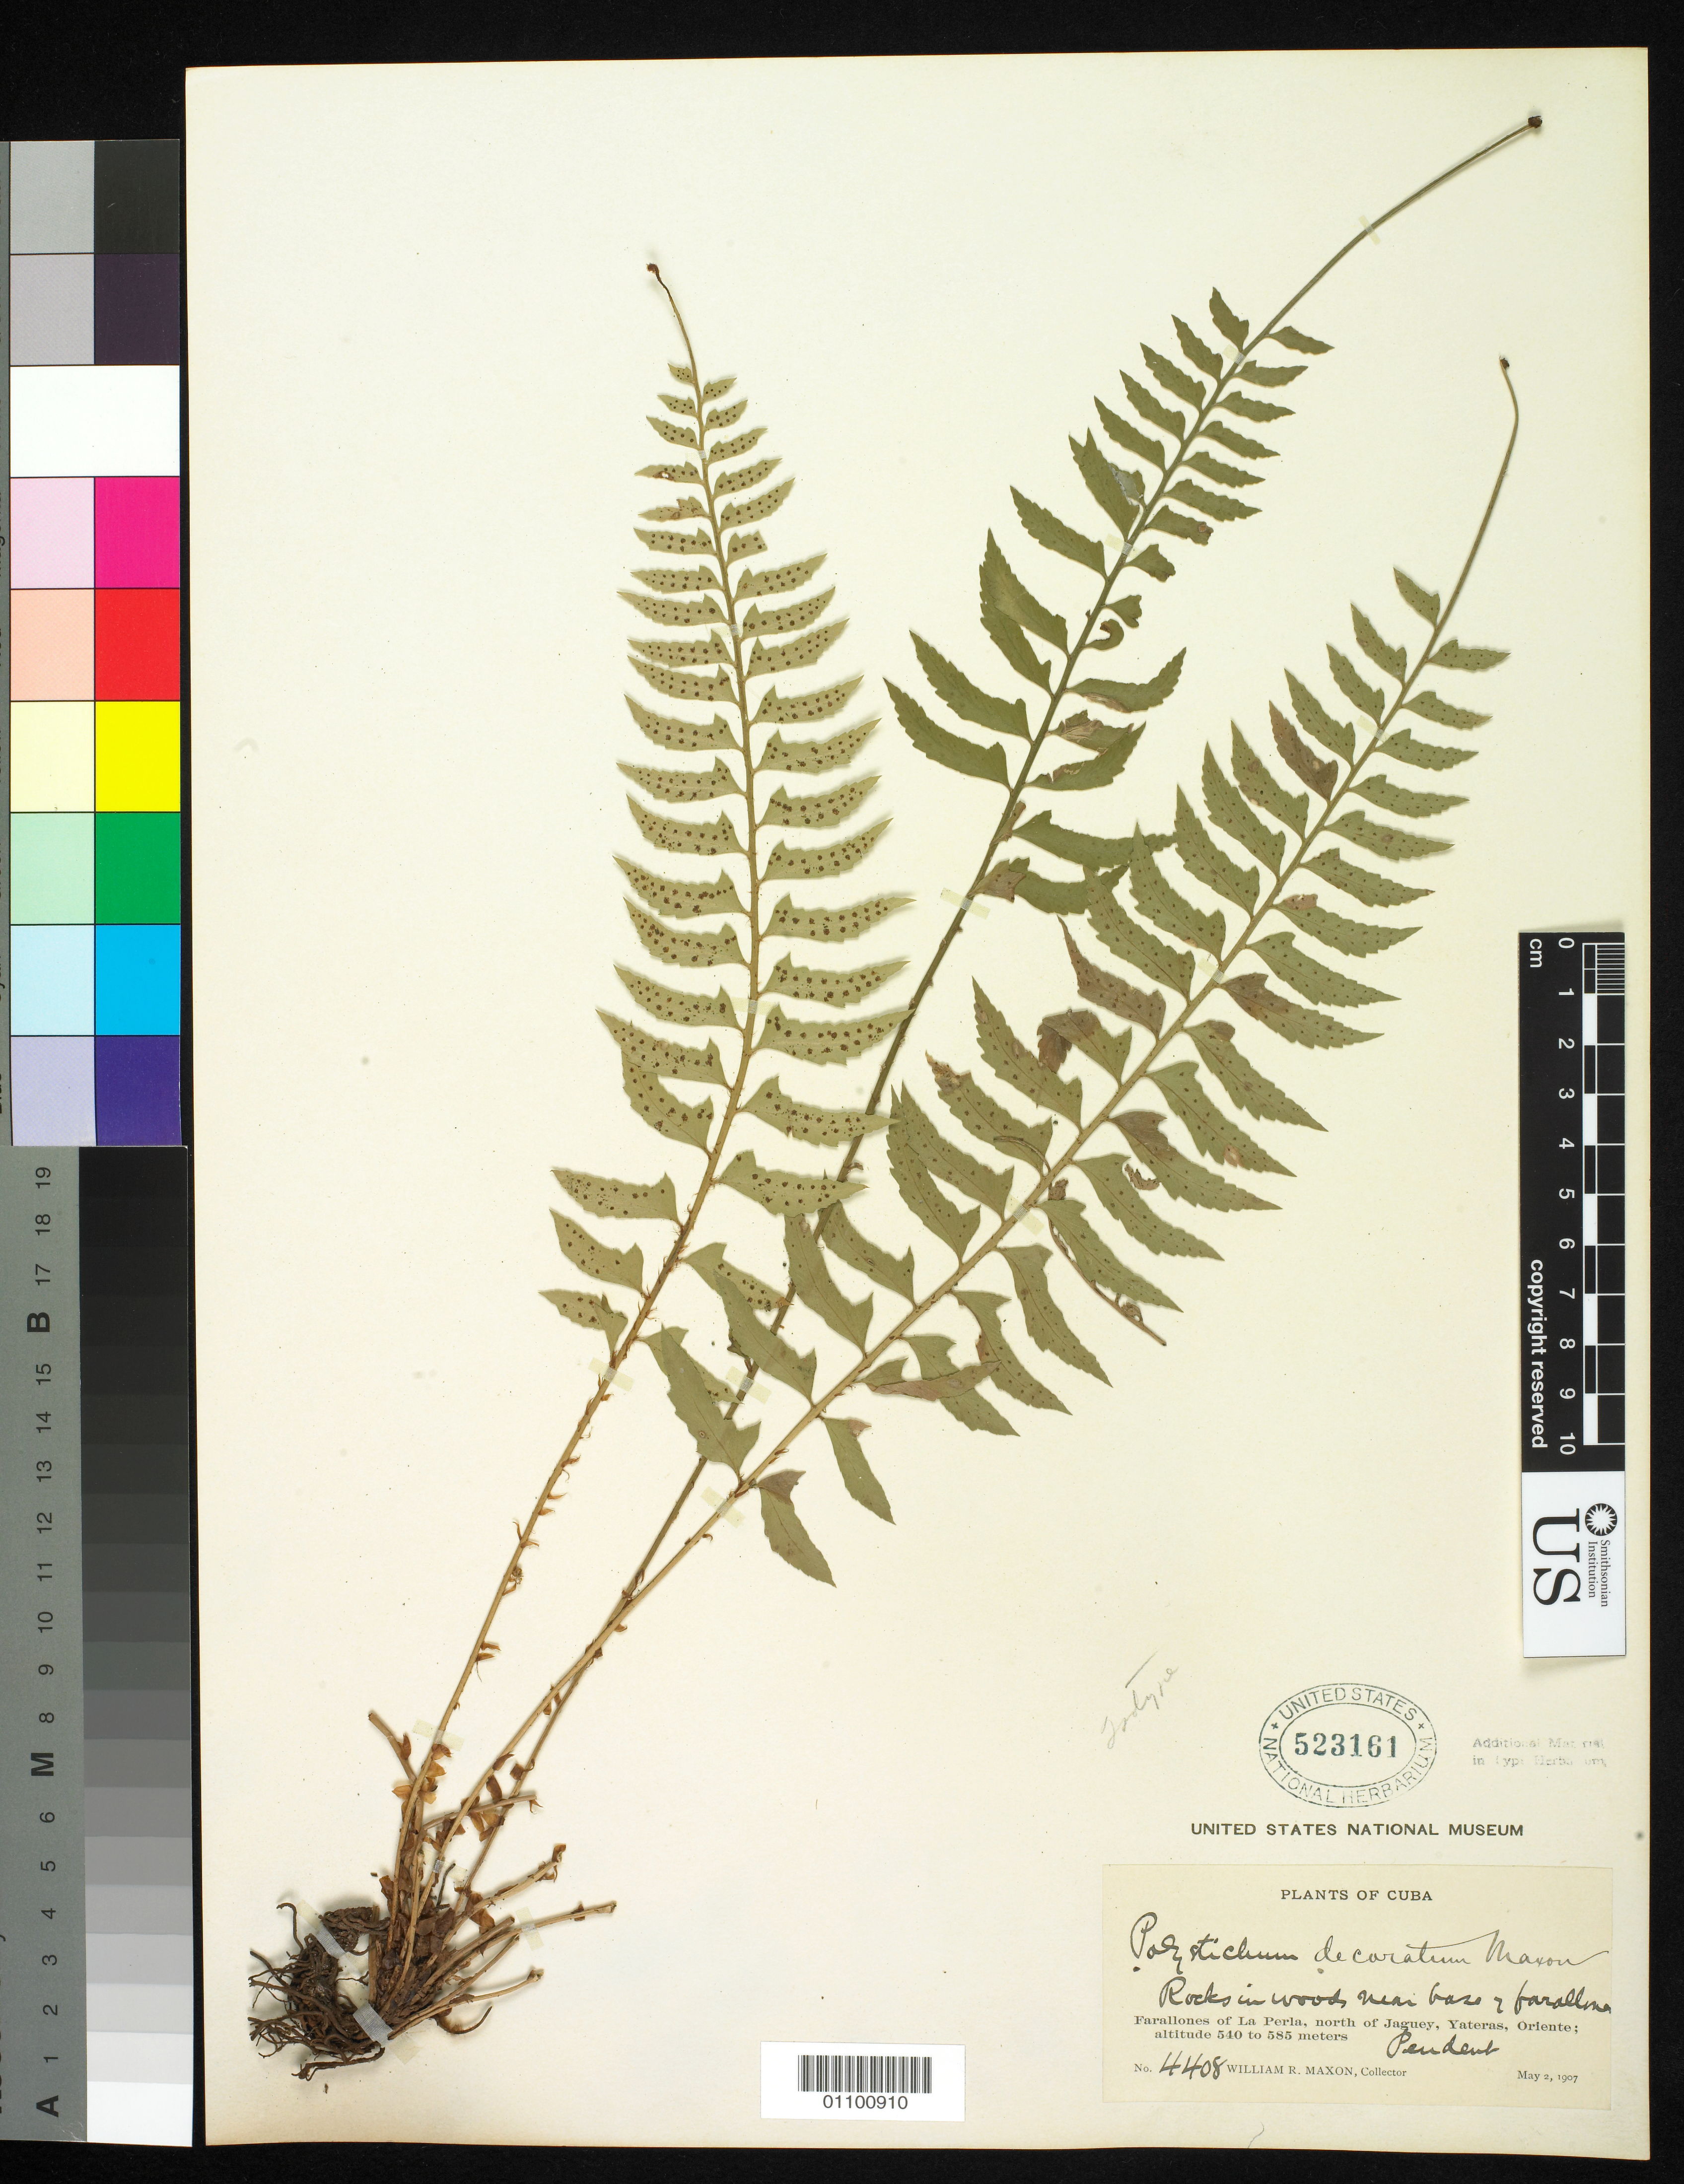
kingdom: Plantae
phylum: Tracheophyta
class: Polypodiopsida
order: Polypodiales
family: Dryopteridaceae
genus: Polystichum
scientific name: Polystichum decoratum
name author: Maxon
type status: Isotype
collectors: W. R. Maxon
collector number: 4408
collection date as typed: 02 May 1907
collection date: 1907-05-02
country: Cuba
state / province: Oriente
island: Greater Antilles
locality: Farallones of La Peria, N of Jaguey, Yateras.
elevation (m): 540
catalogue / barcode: US 523161